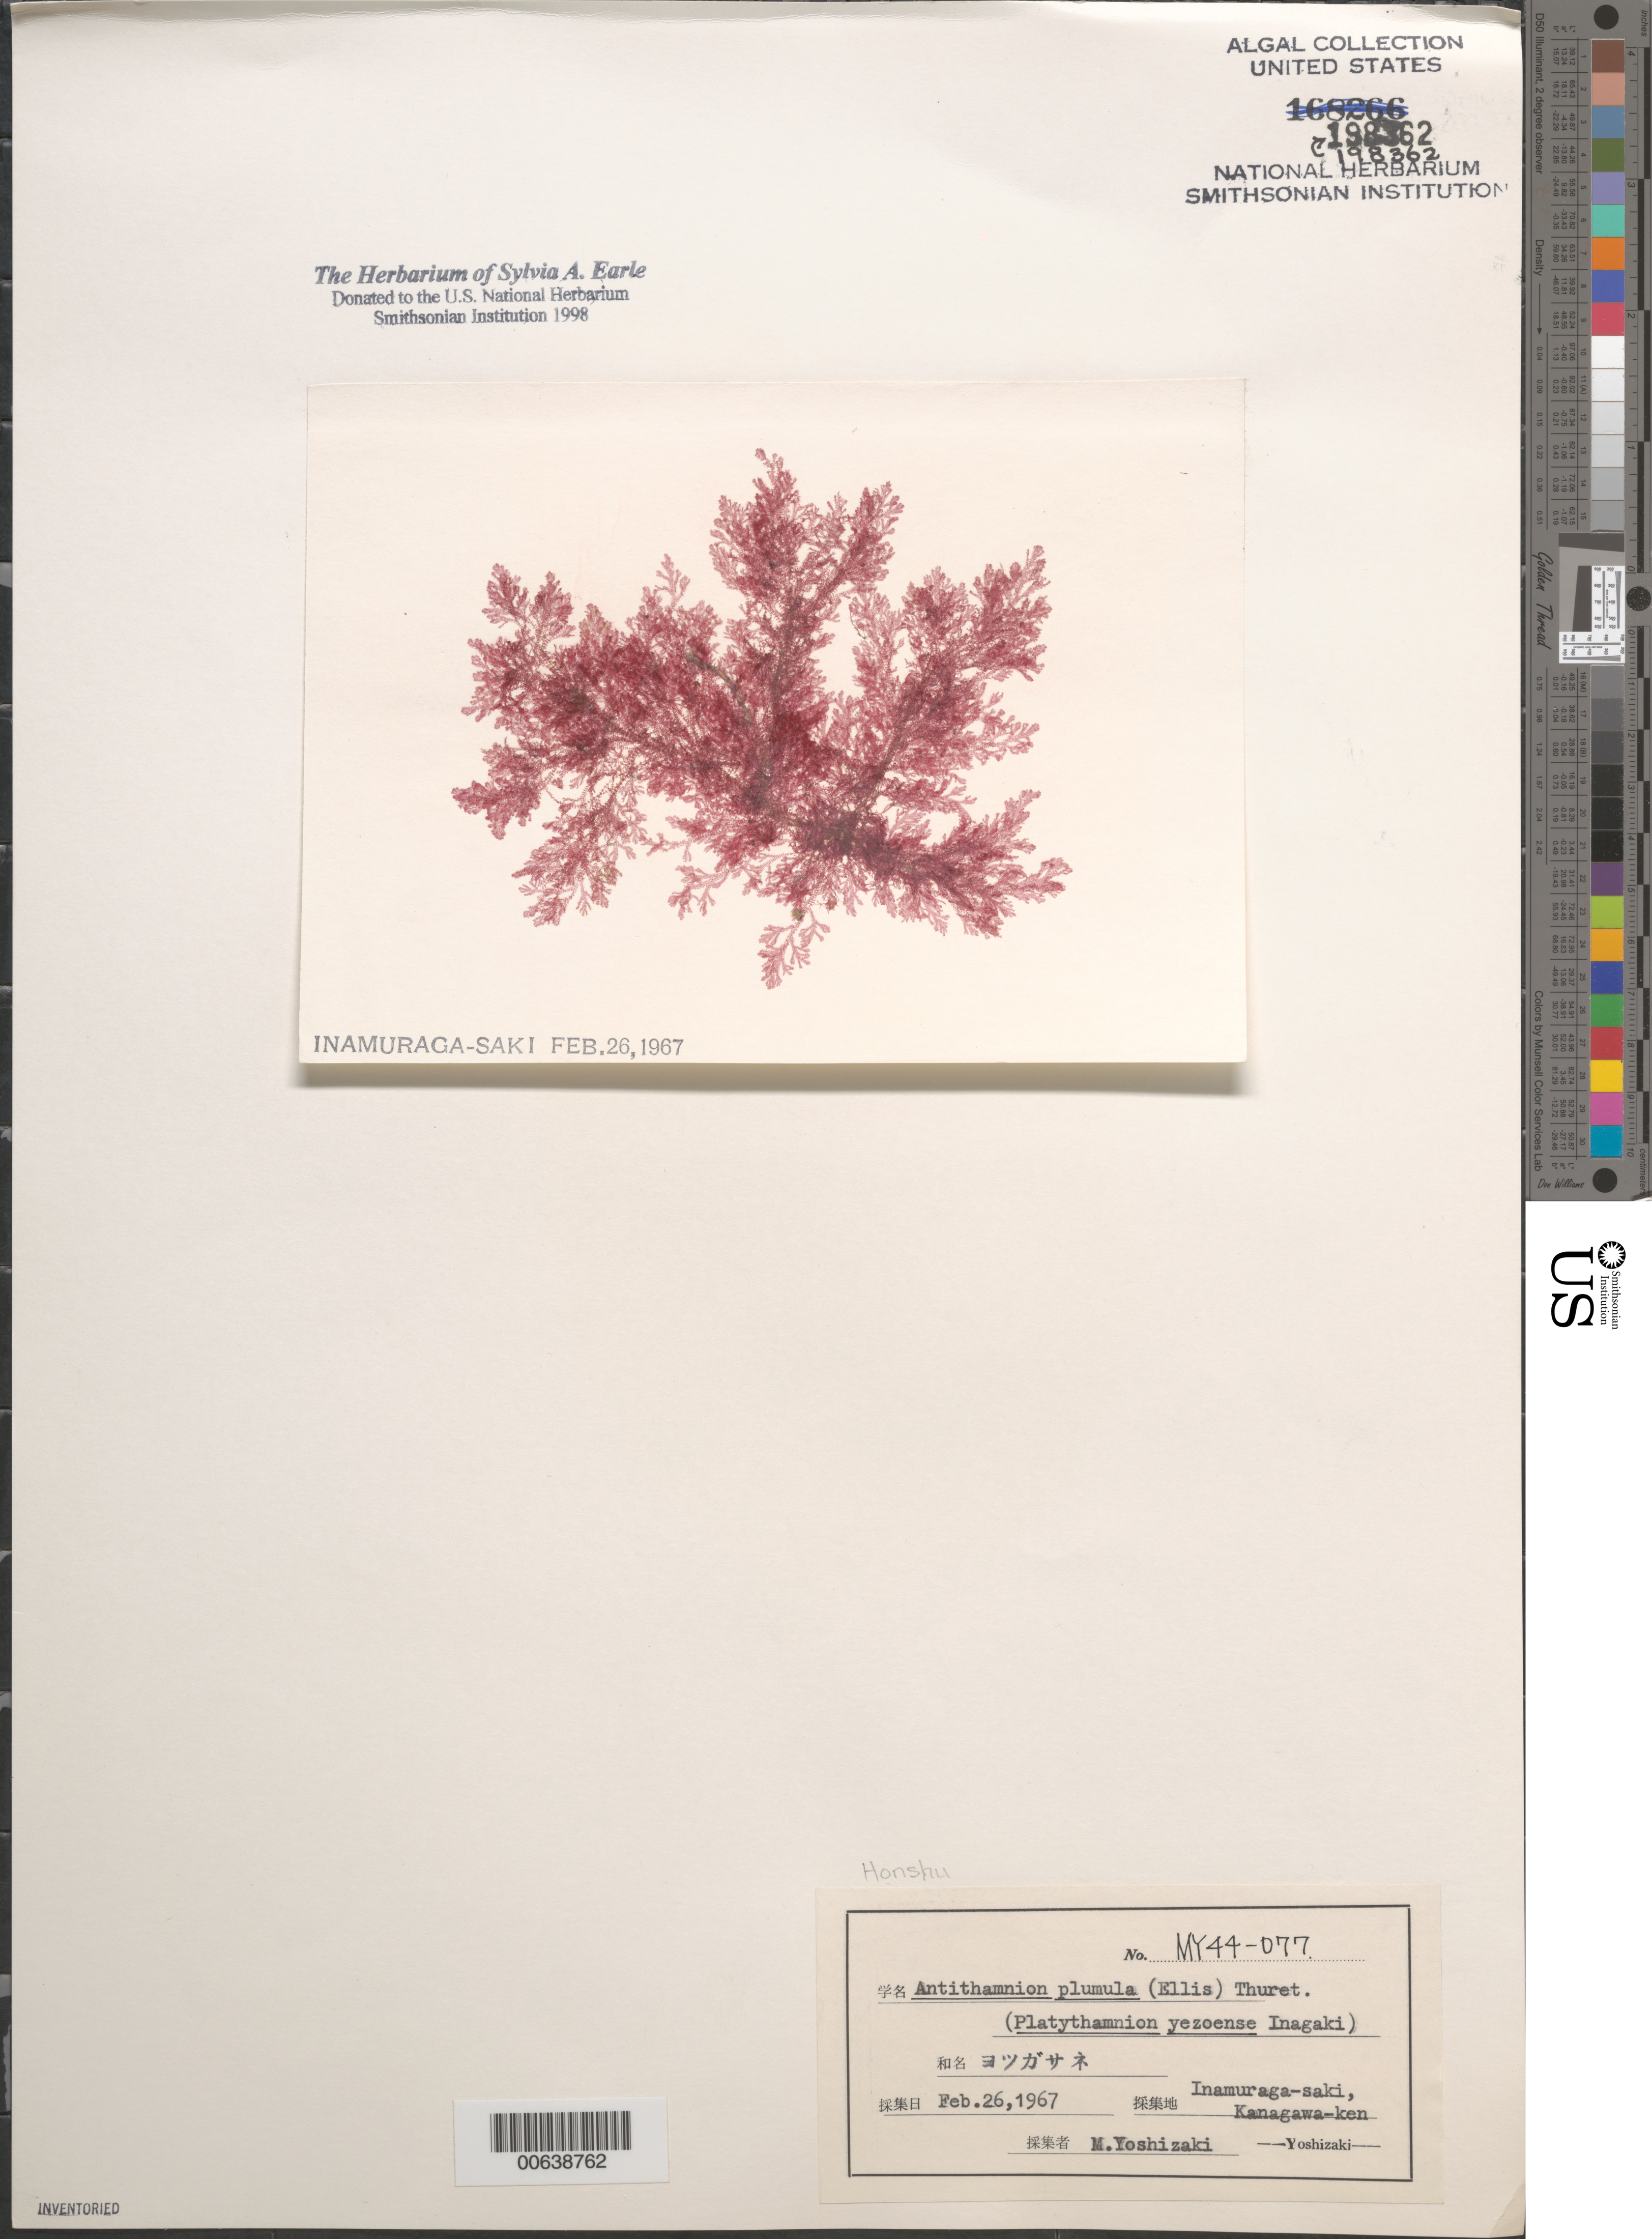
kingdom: Plantae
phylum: Rhodophyta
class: Florideophyceae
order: Ceramiales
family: Ceramiaceae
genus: Pterothamnion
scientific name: Pterothamnion plumula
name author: (J. Ellis) Näg.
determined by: Algae name updating Project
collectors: M. Yoshizaki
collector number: My 44-077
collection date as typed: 26 Feb 1967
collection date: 1967-02-26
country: Japan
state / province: Kanagawa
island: Honshu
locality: Inamuraga-saki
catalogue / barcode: US 198362